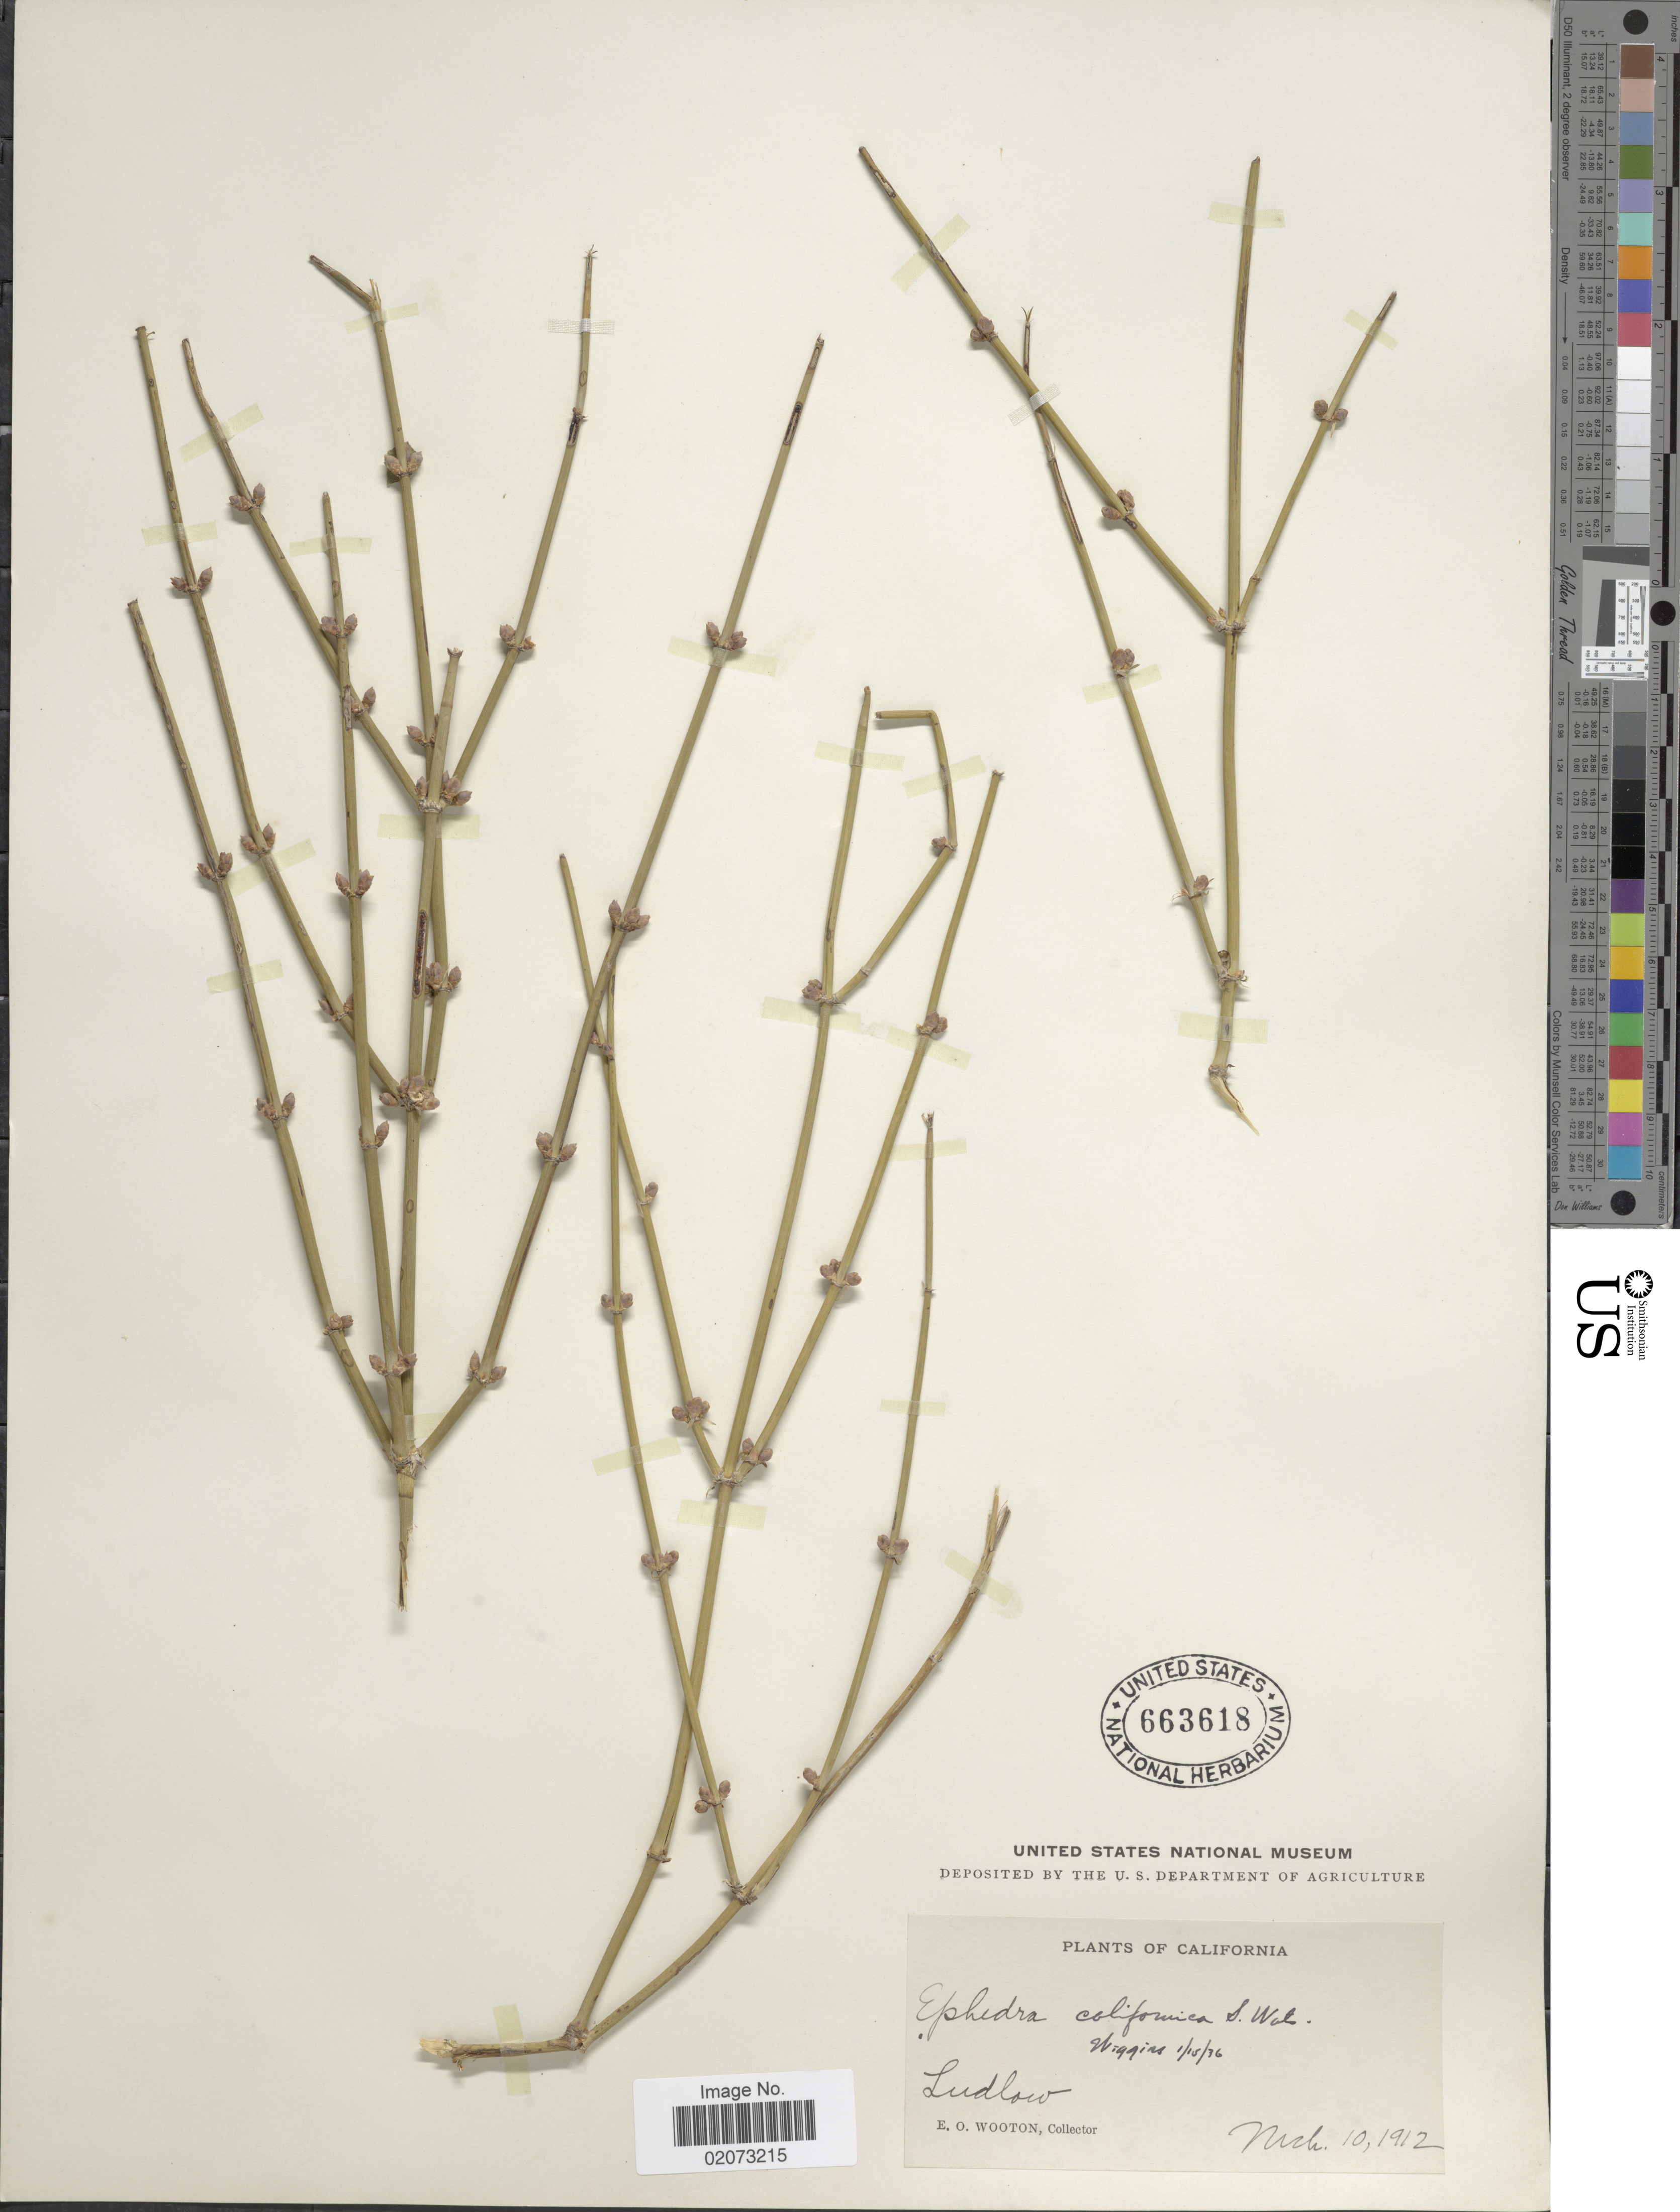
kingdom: Plantae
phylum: Tracheophyta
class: Gnetopsida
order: Ephedrales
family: Ephedraceae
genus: Ephedra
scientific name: Ephedra californica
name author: S. Watson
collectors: E. O. Wooton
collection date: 1912-03-10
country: United States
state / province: California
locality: Ludlow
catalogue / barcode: US 663618